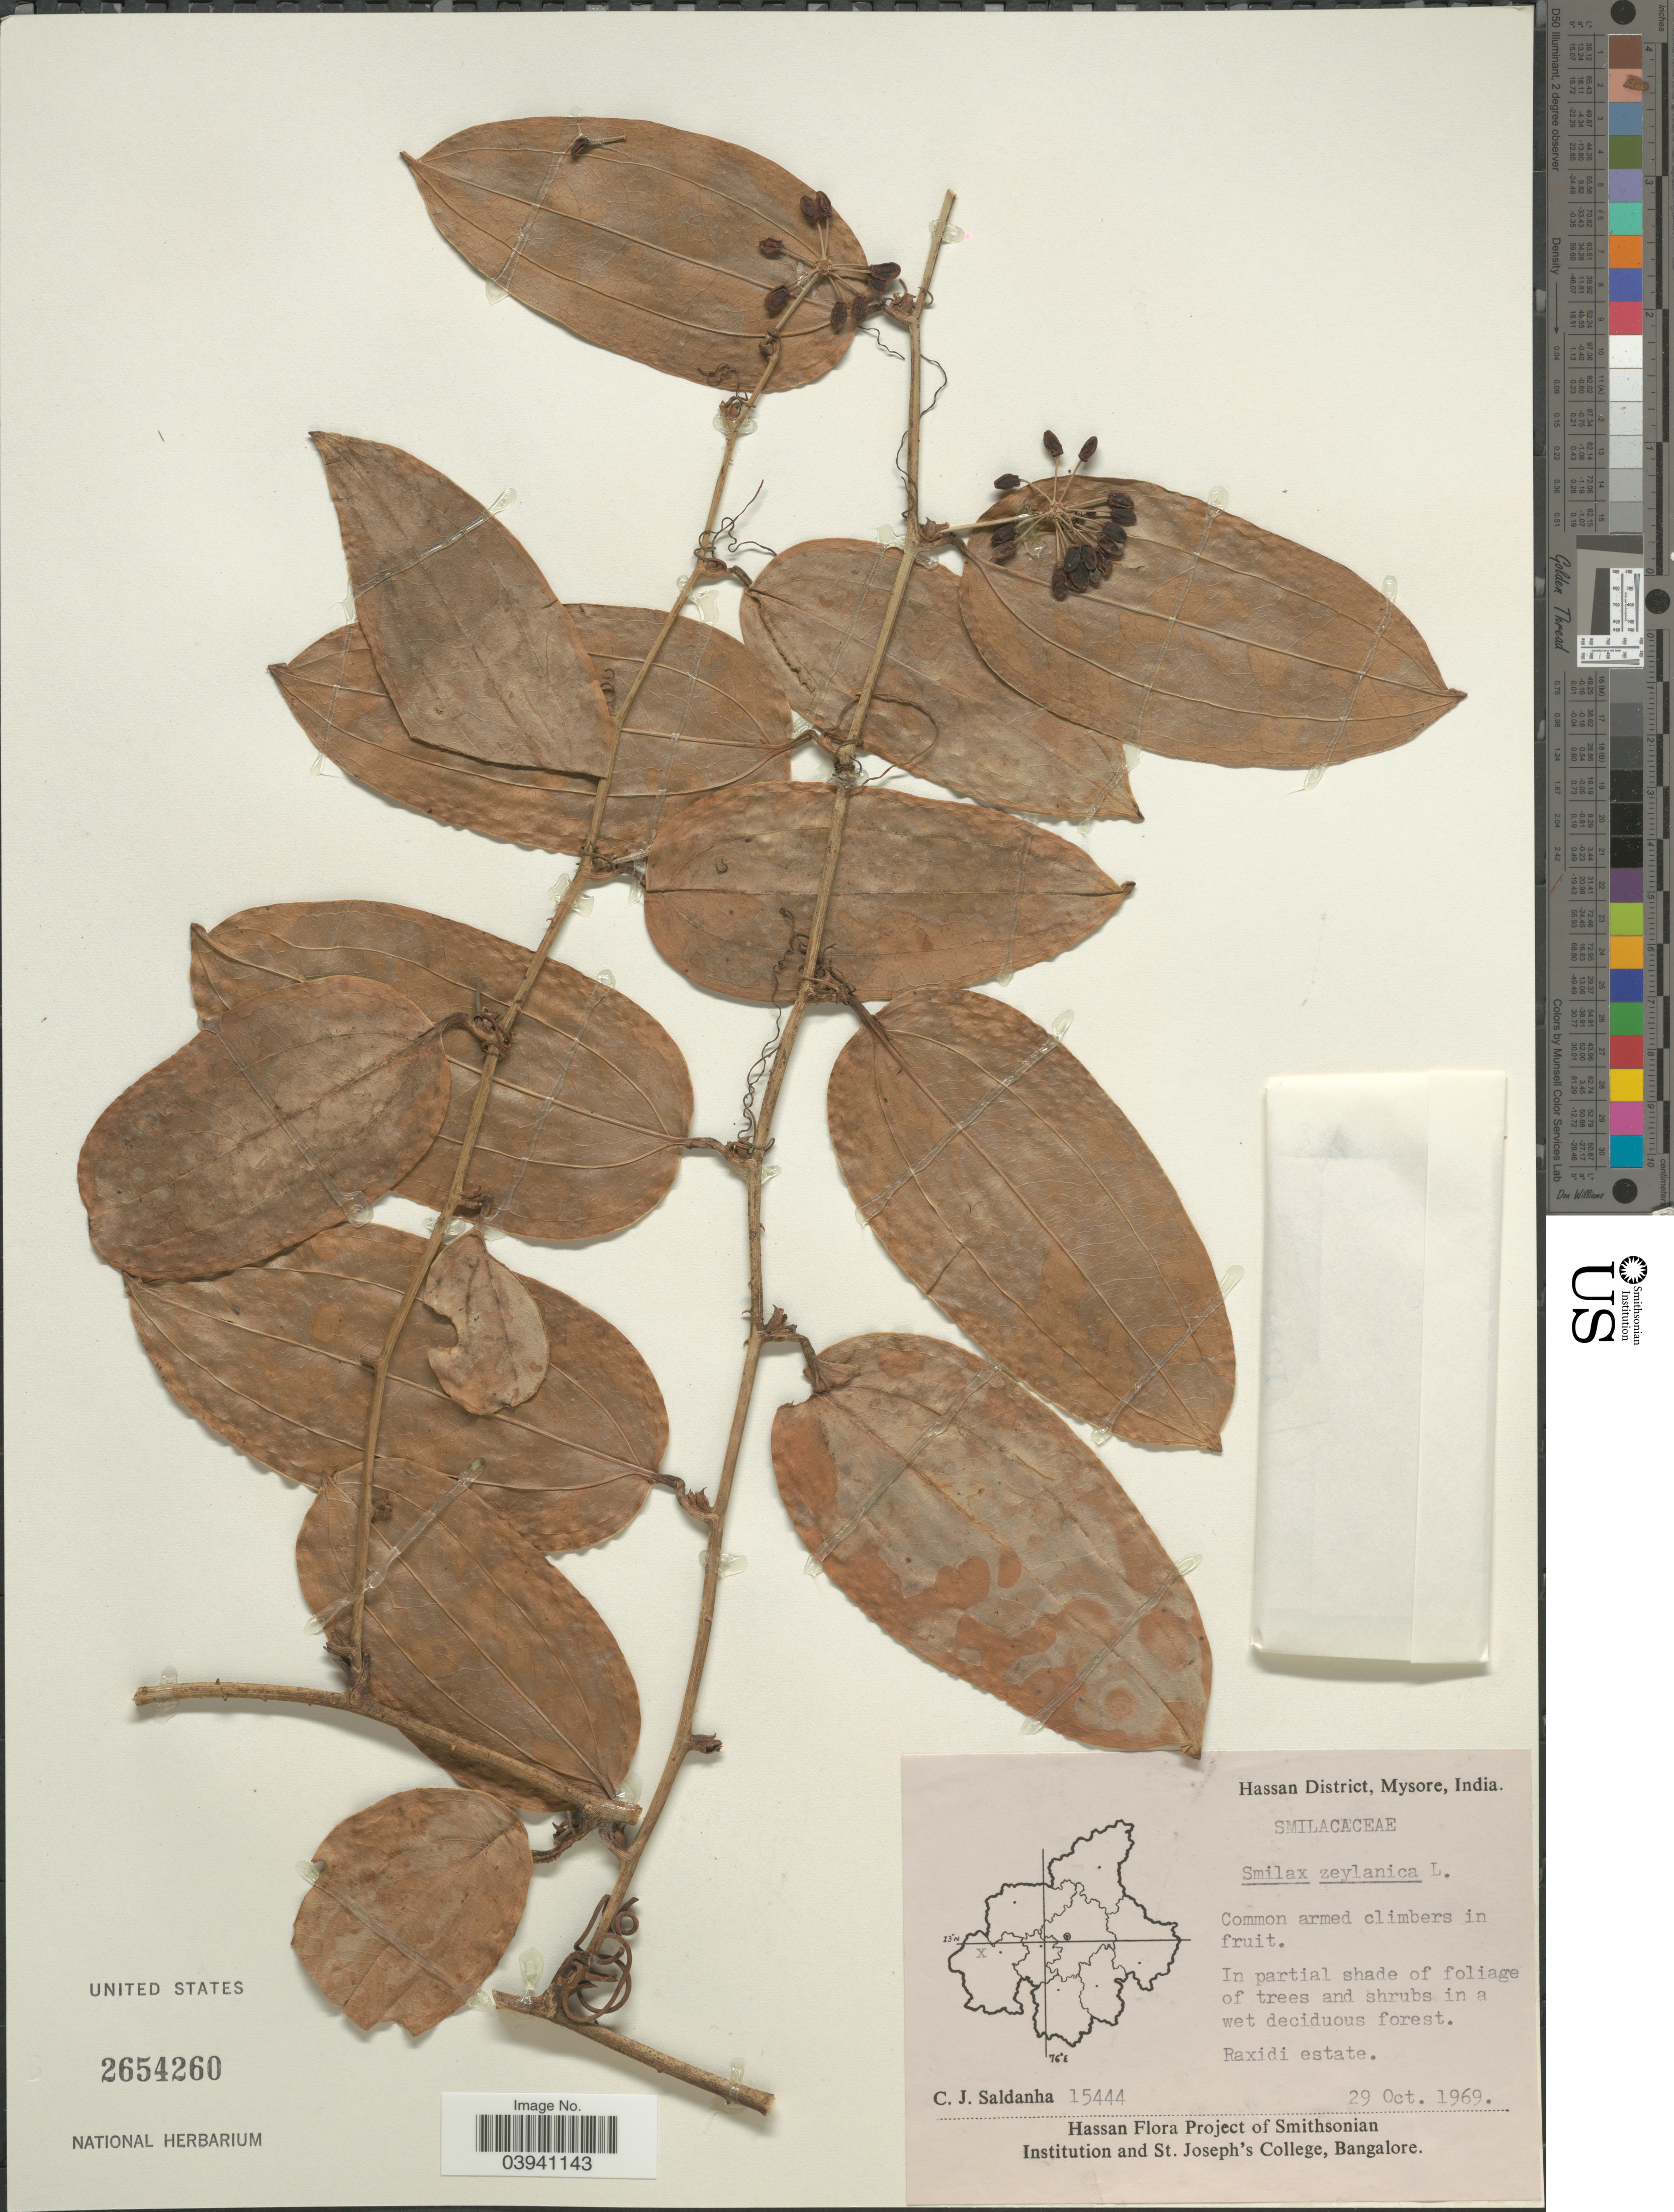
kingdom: Plantae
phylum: Tracheophyta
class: Liliopsida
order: Liliales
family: Smilacaceae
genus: Smilax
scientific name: Smilax zeylanica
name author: L.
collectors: C. J. Saldanha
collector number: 15444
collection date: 1969-10-29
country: India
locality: Hassan District, Mysore. Raxidi estate.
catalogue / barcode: US 2654260